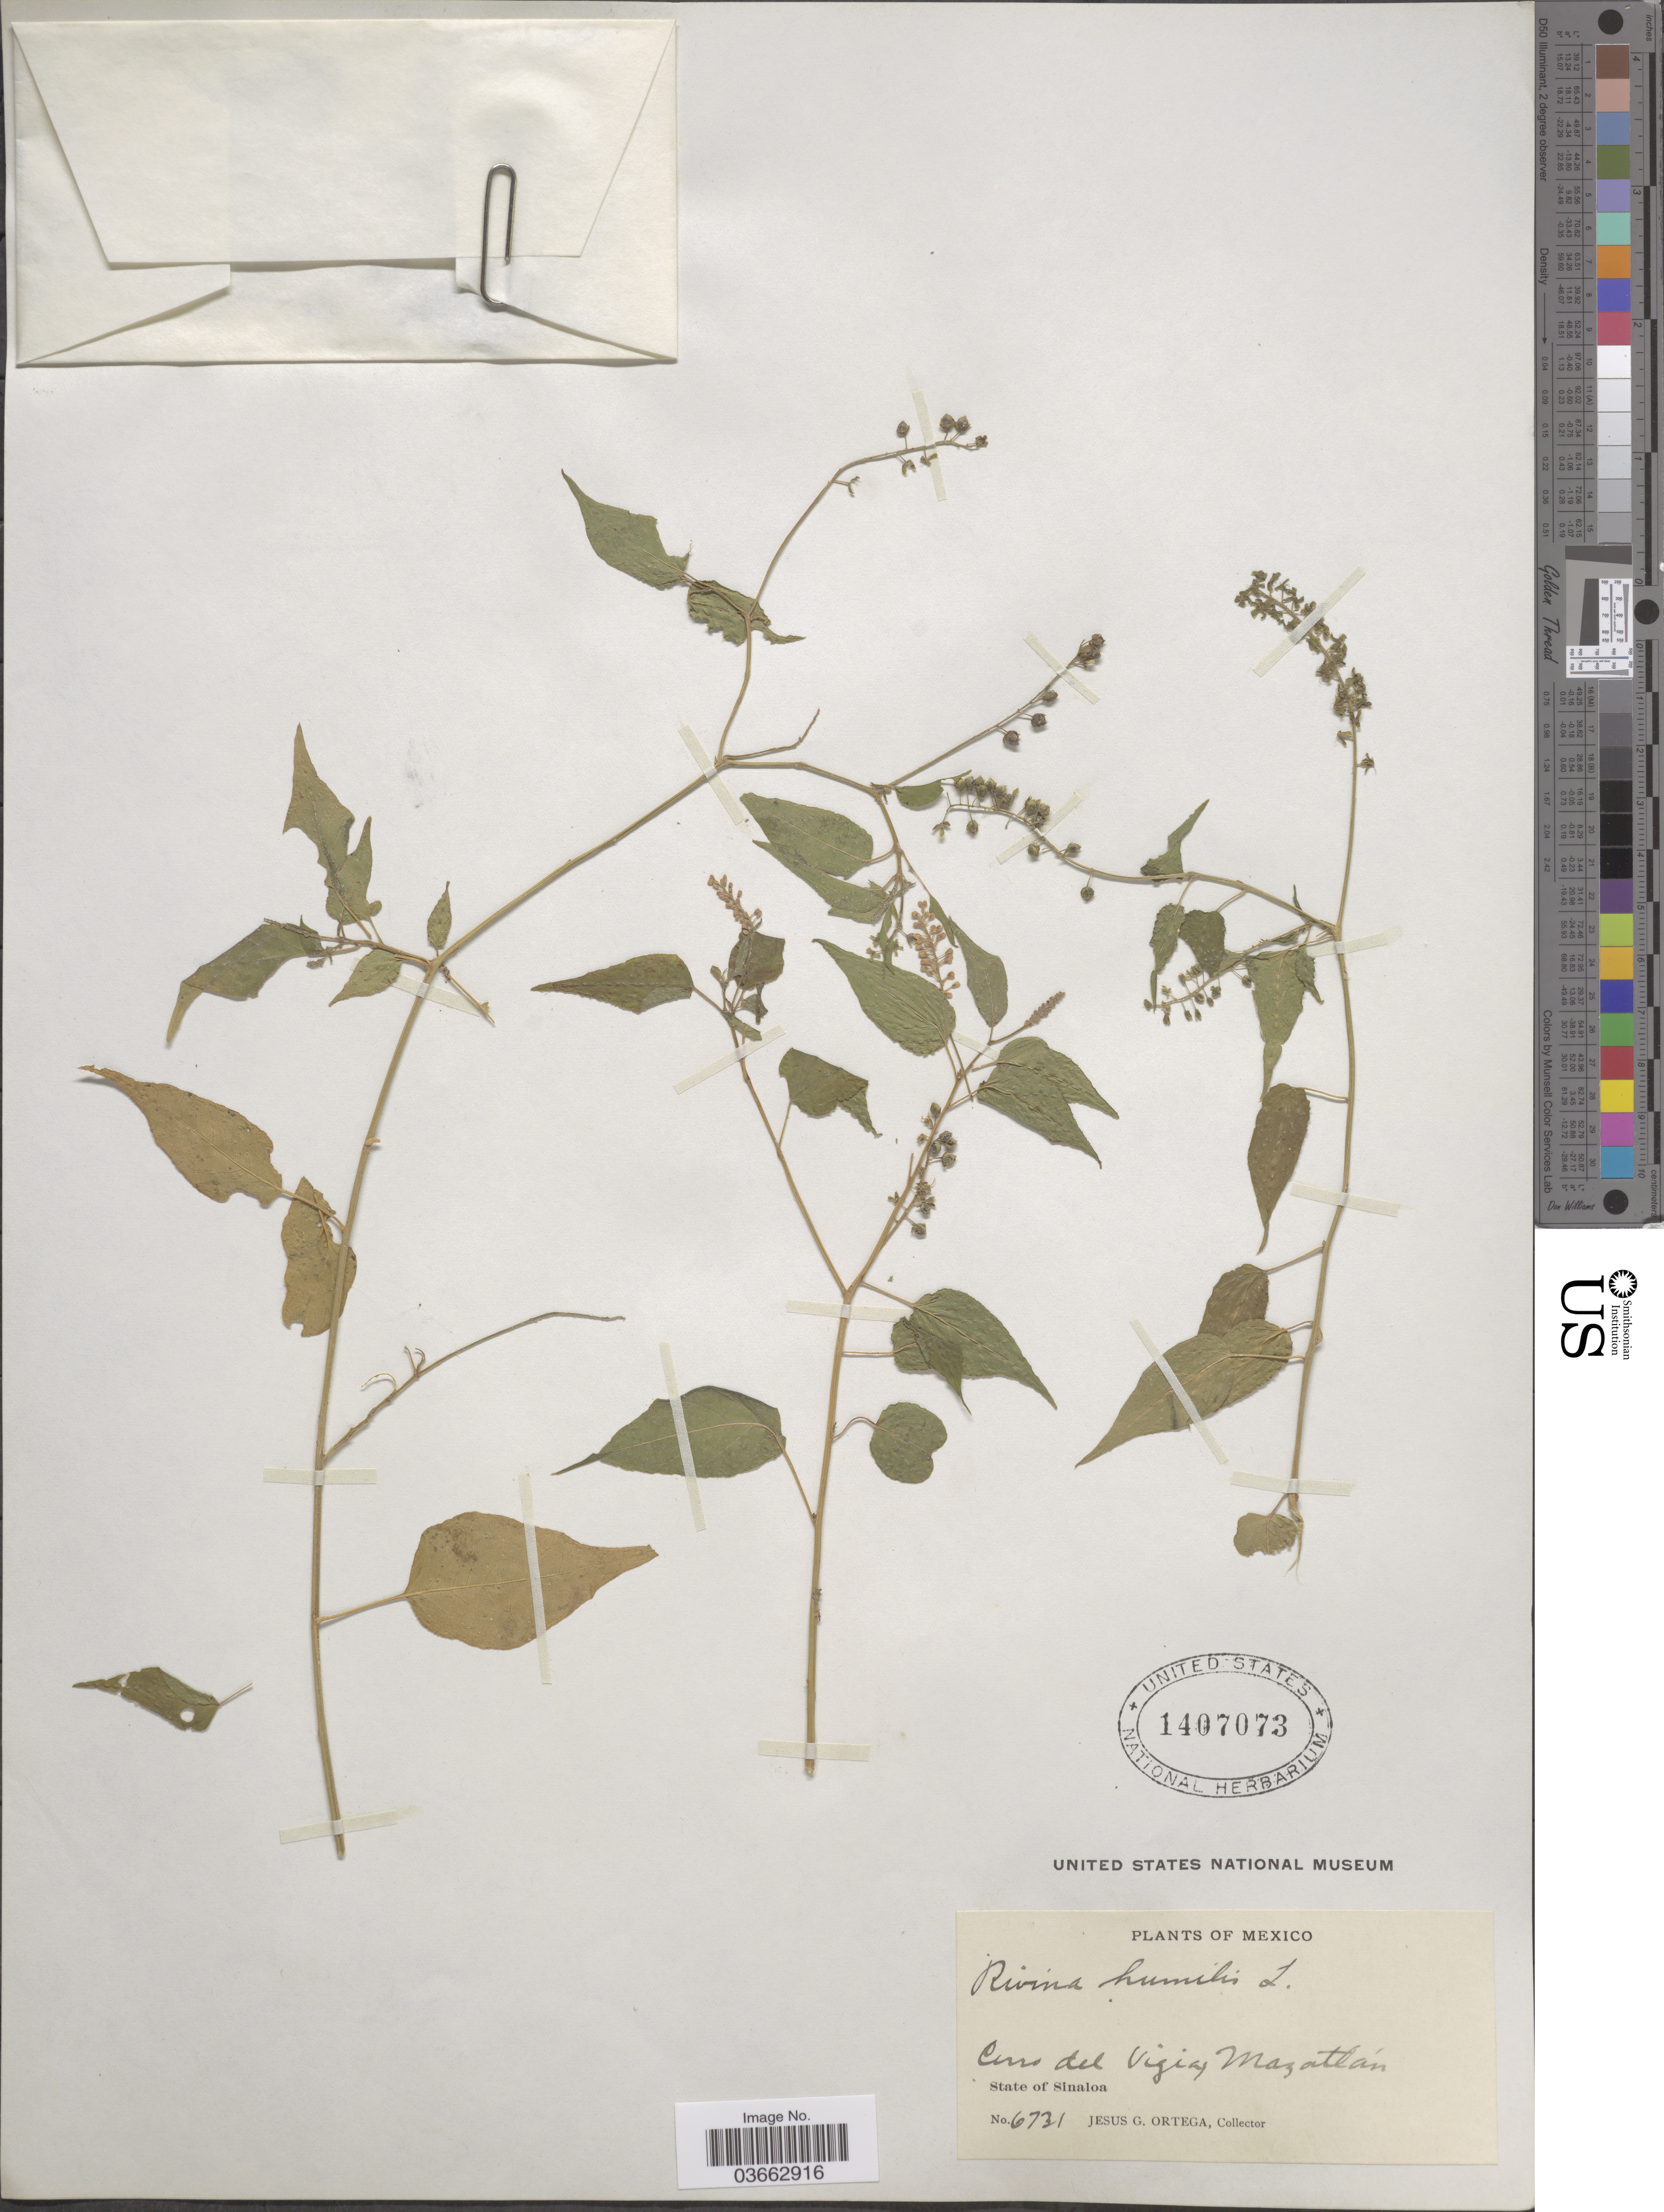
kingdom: Plantae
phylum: Tracheophyta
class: Magnoliopsida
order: Caryophyllales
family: Phytolaccaceae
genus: Rivina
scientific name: Rivina humilis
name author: L.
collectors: J. Ortega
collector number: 6731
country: Mexico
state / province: Sinaloa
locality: Cerro del Vigias Mazatlán.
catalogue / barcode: US 1407073